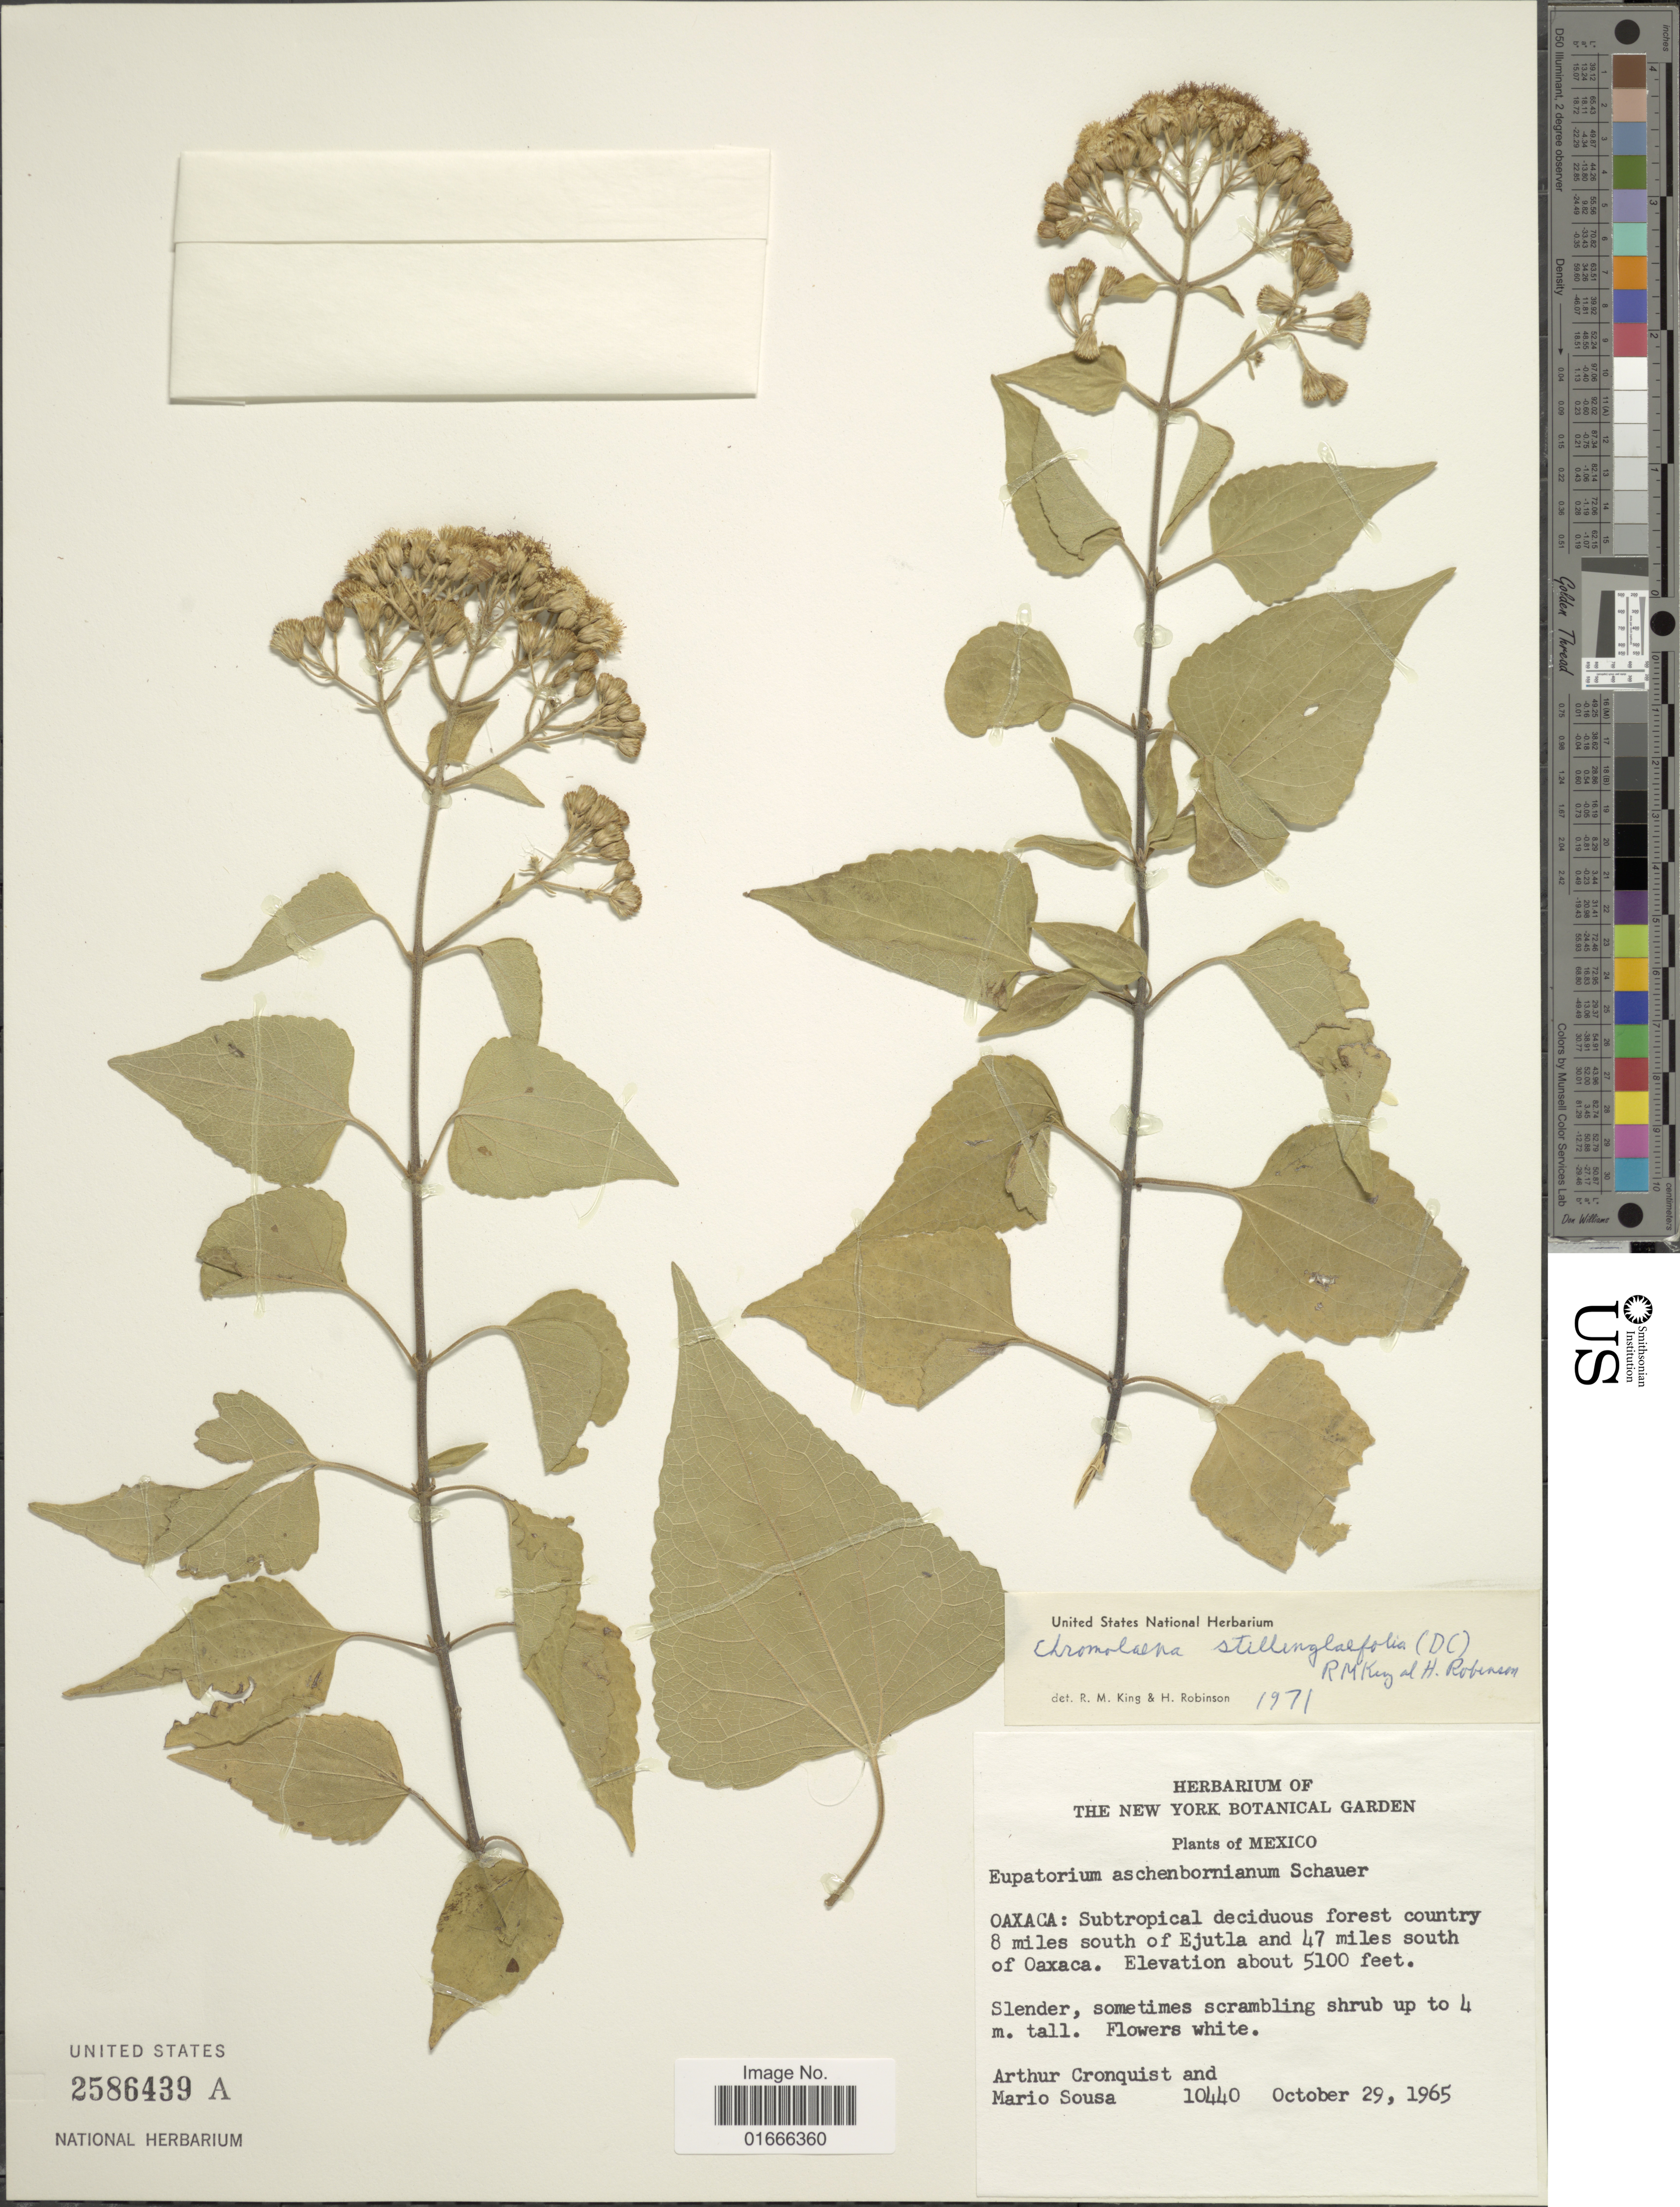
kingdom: Plantae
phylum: Tracheophyta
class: Magnoliopsida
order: Asterales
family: Asteraceae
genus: Chromolaena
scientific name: Chromolaena stillingiaefolia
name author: (DC.) R.M. King & H. Rob.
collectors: A. J. Cronquist & M. Sousa S.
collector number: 10440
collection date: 1965-10-29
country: Mexico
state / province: Oaxaca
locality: Subtropical decidious forest country 8 miles south of Ejutla and 47 miles south of Oaxaca.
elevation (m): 1554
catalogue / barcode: US 2586439A